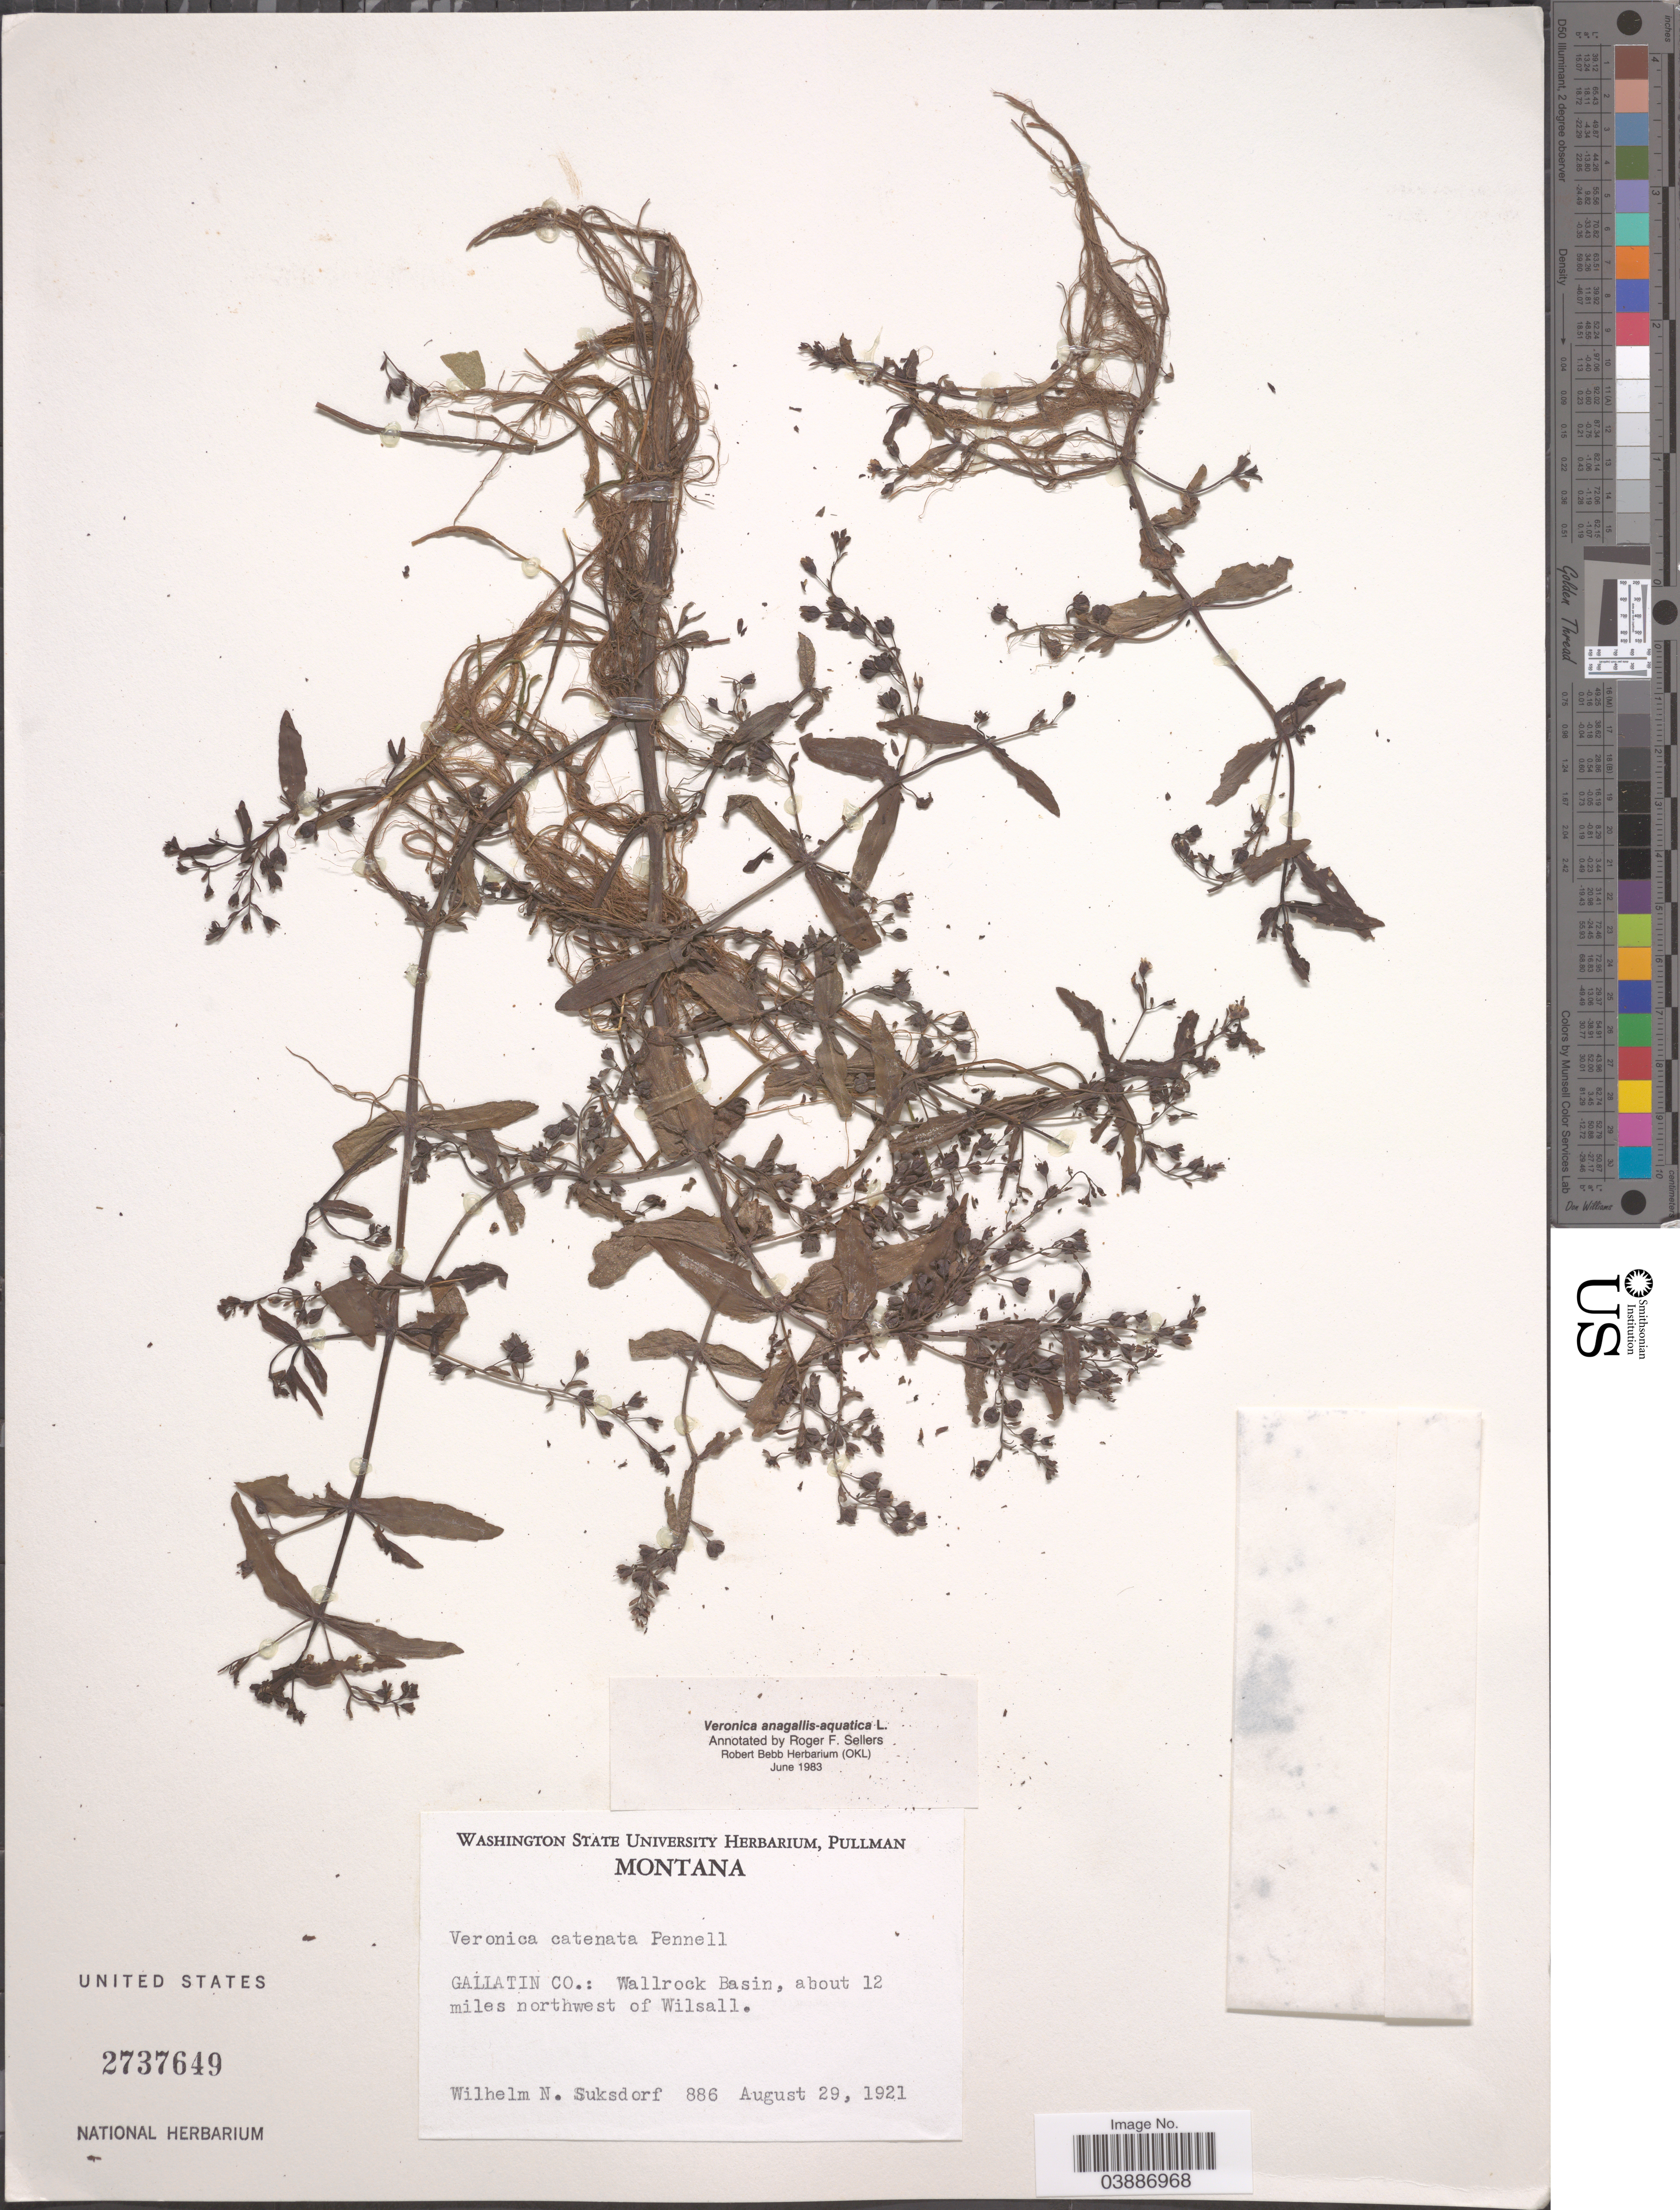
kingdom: Plantae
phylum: Tracheophyta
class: Magnoliopsida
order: Lamiales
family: Plantaginaceae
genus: Veronica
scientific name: Veronica anagallis-aquatica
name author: L.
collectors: W. N. Suksdorf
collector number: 886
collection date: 1921-08-29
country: United States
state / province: Montana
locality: Gallatin Co.: Wallrock Basin, about 12 miles northwest of Wilsall.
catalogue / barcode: US 2737649